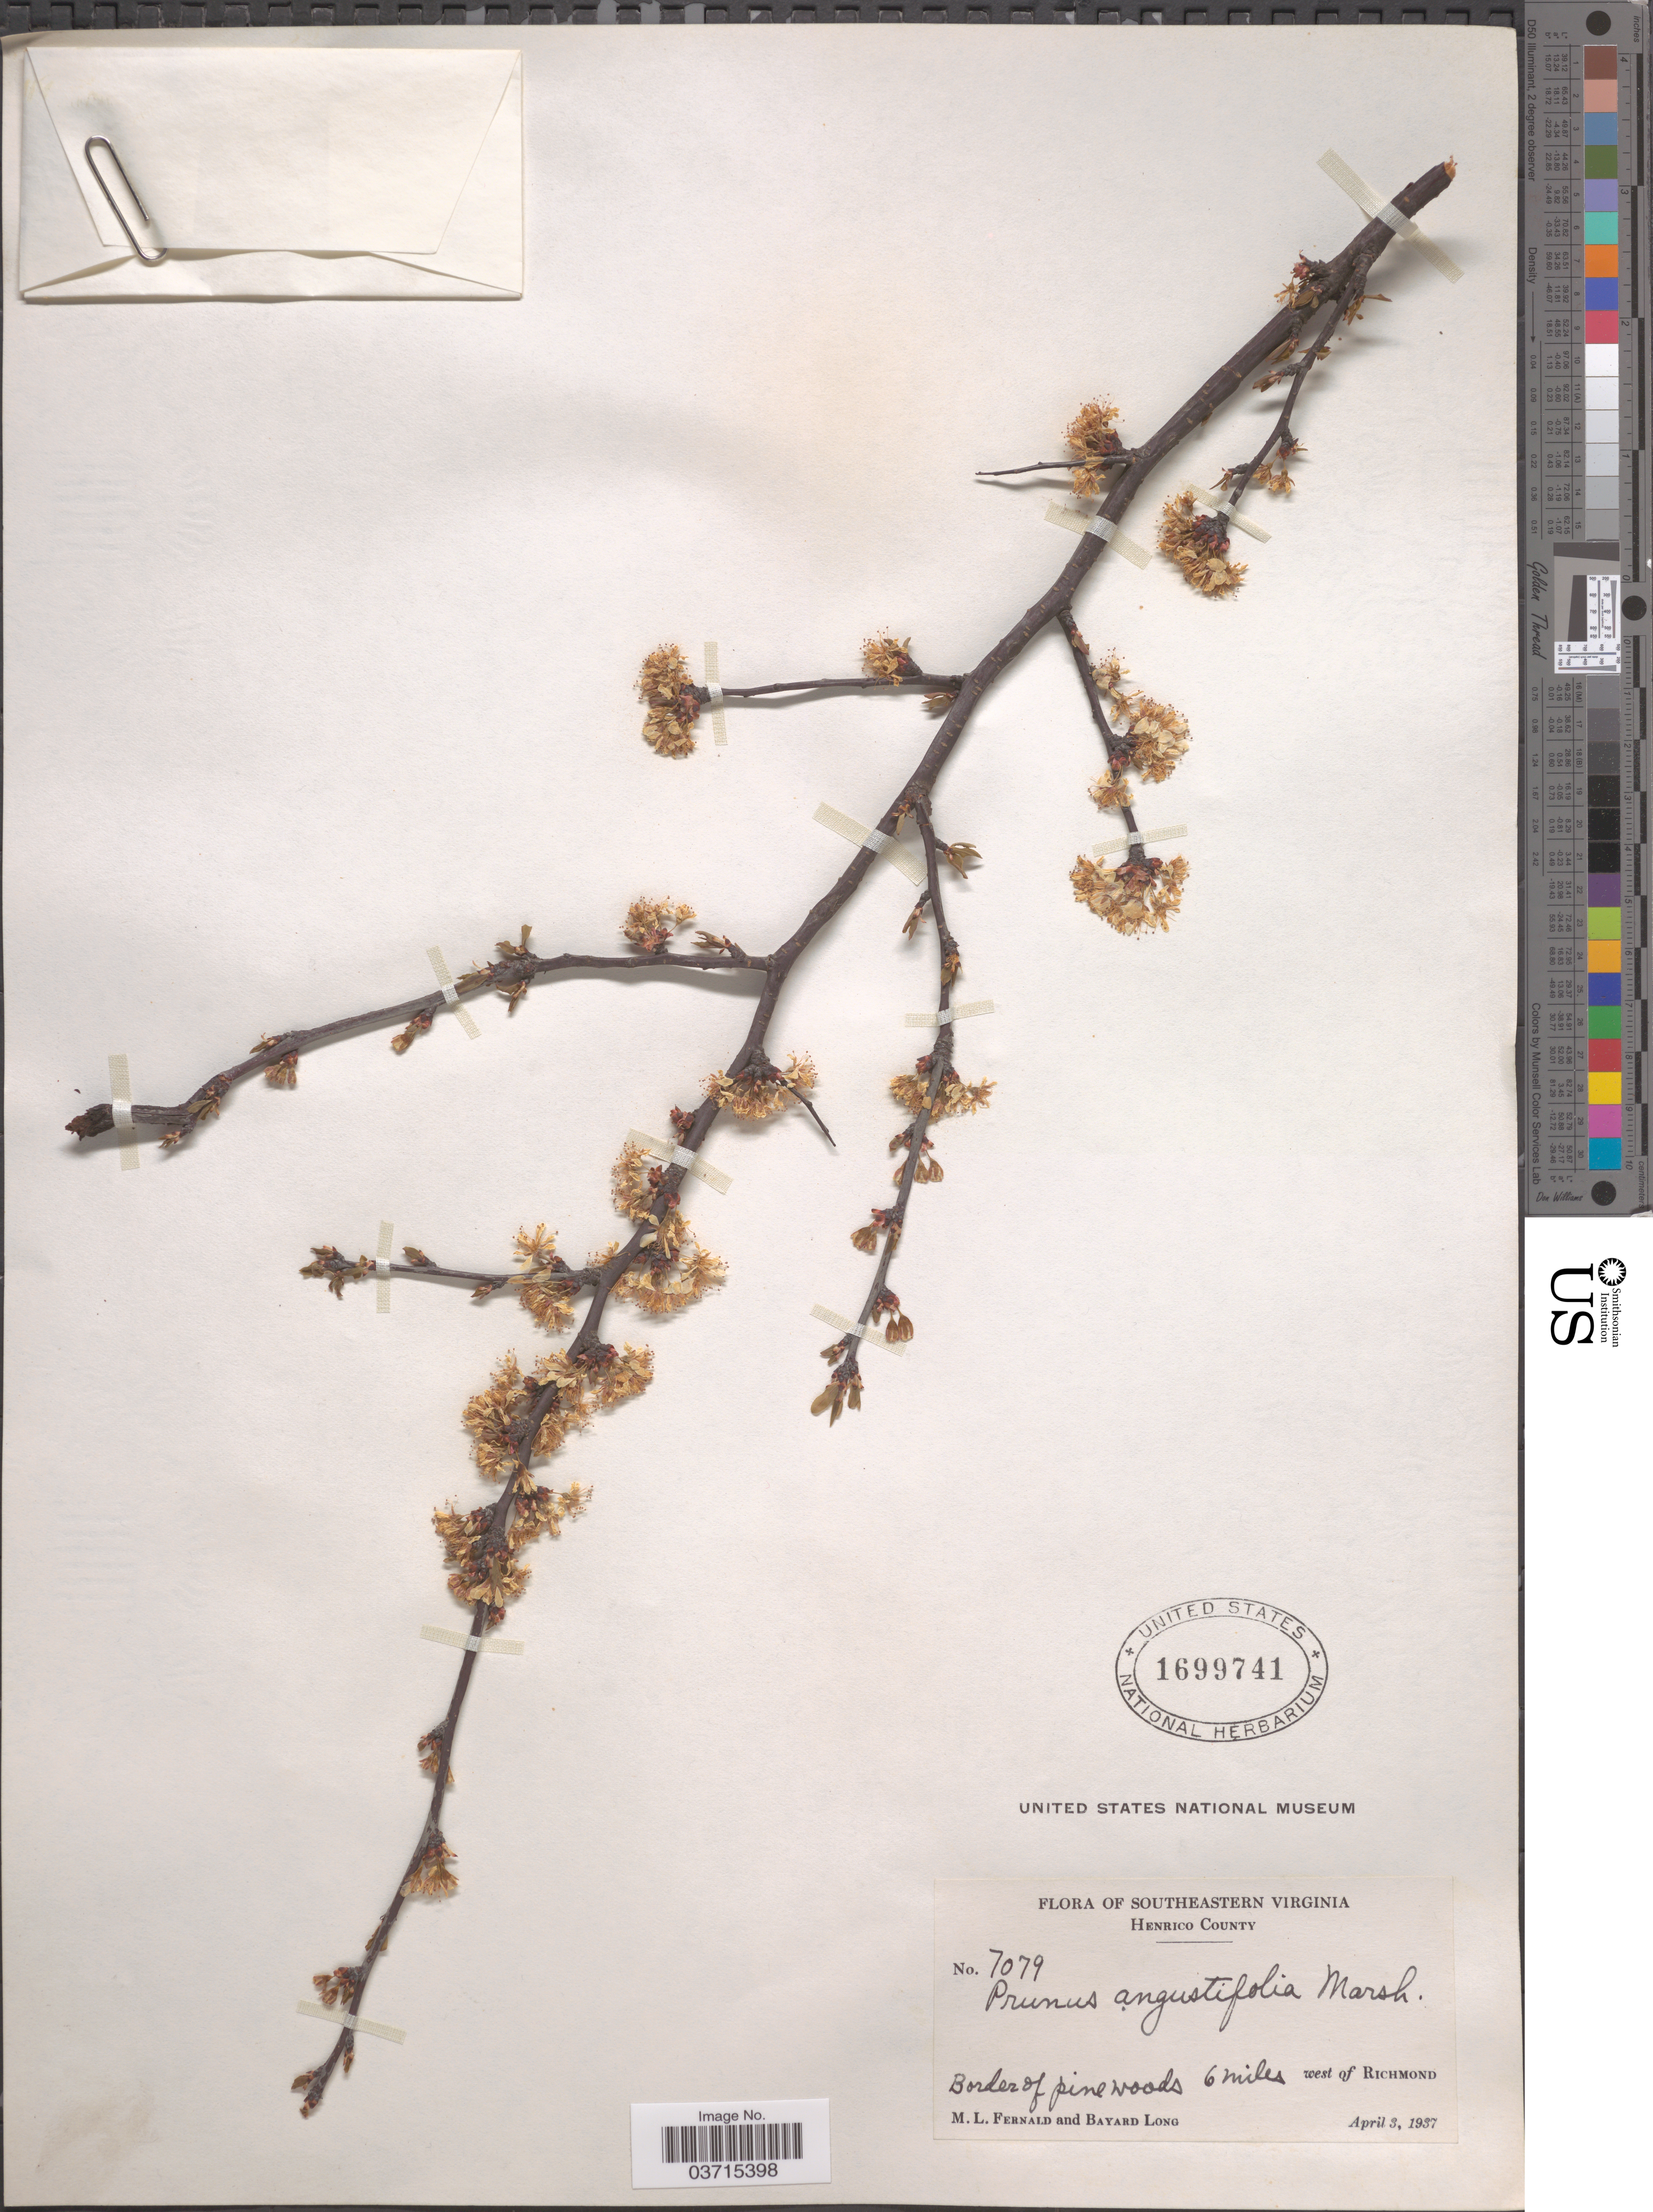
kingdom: Plantae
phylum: Tracheophyta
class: Magnoliopsida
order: Rosales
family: Rosaceae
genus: Prunus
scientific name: Prunus angustifolia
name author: Marshall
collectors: M. L. Fernald & B. Long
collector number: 7079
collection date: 1937-04-03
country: United States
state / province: Virginia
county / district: Henrico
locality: Southeastern Virginia. Henrico County. 6 miles west of Richmond.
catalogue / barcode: US 1699741